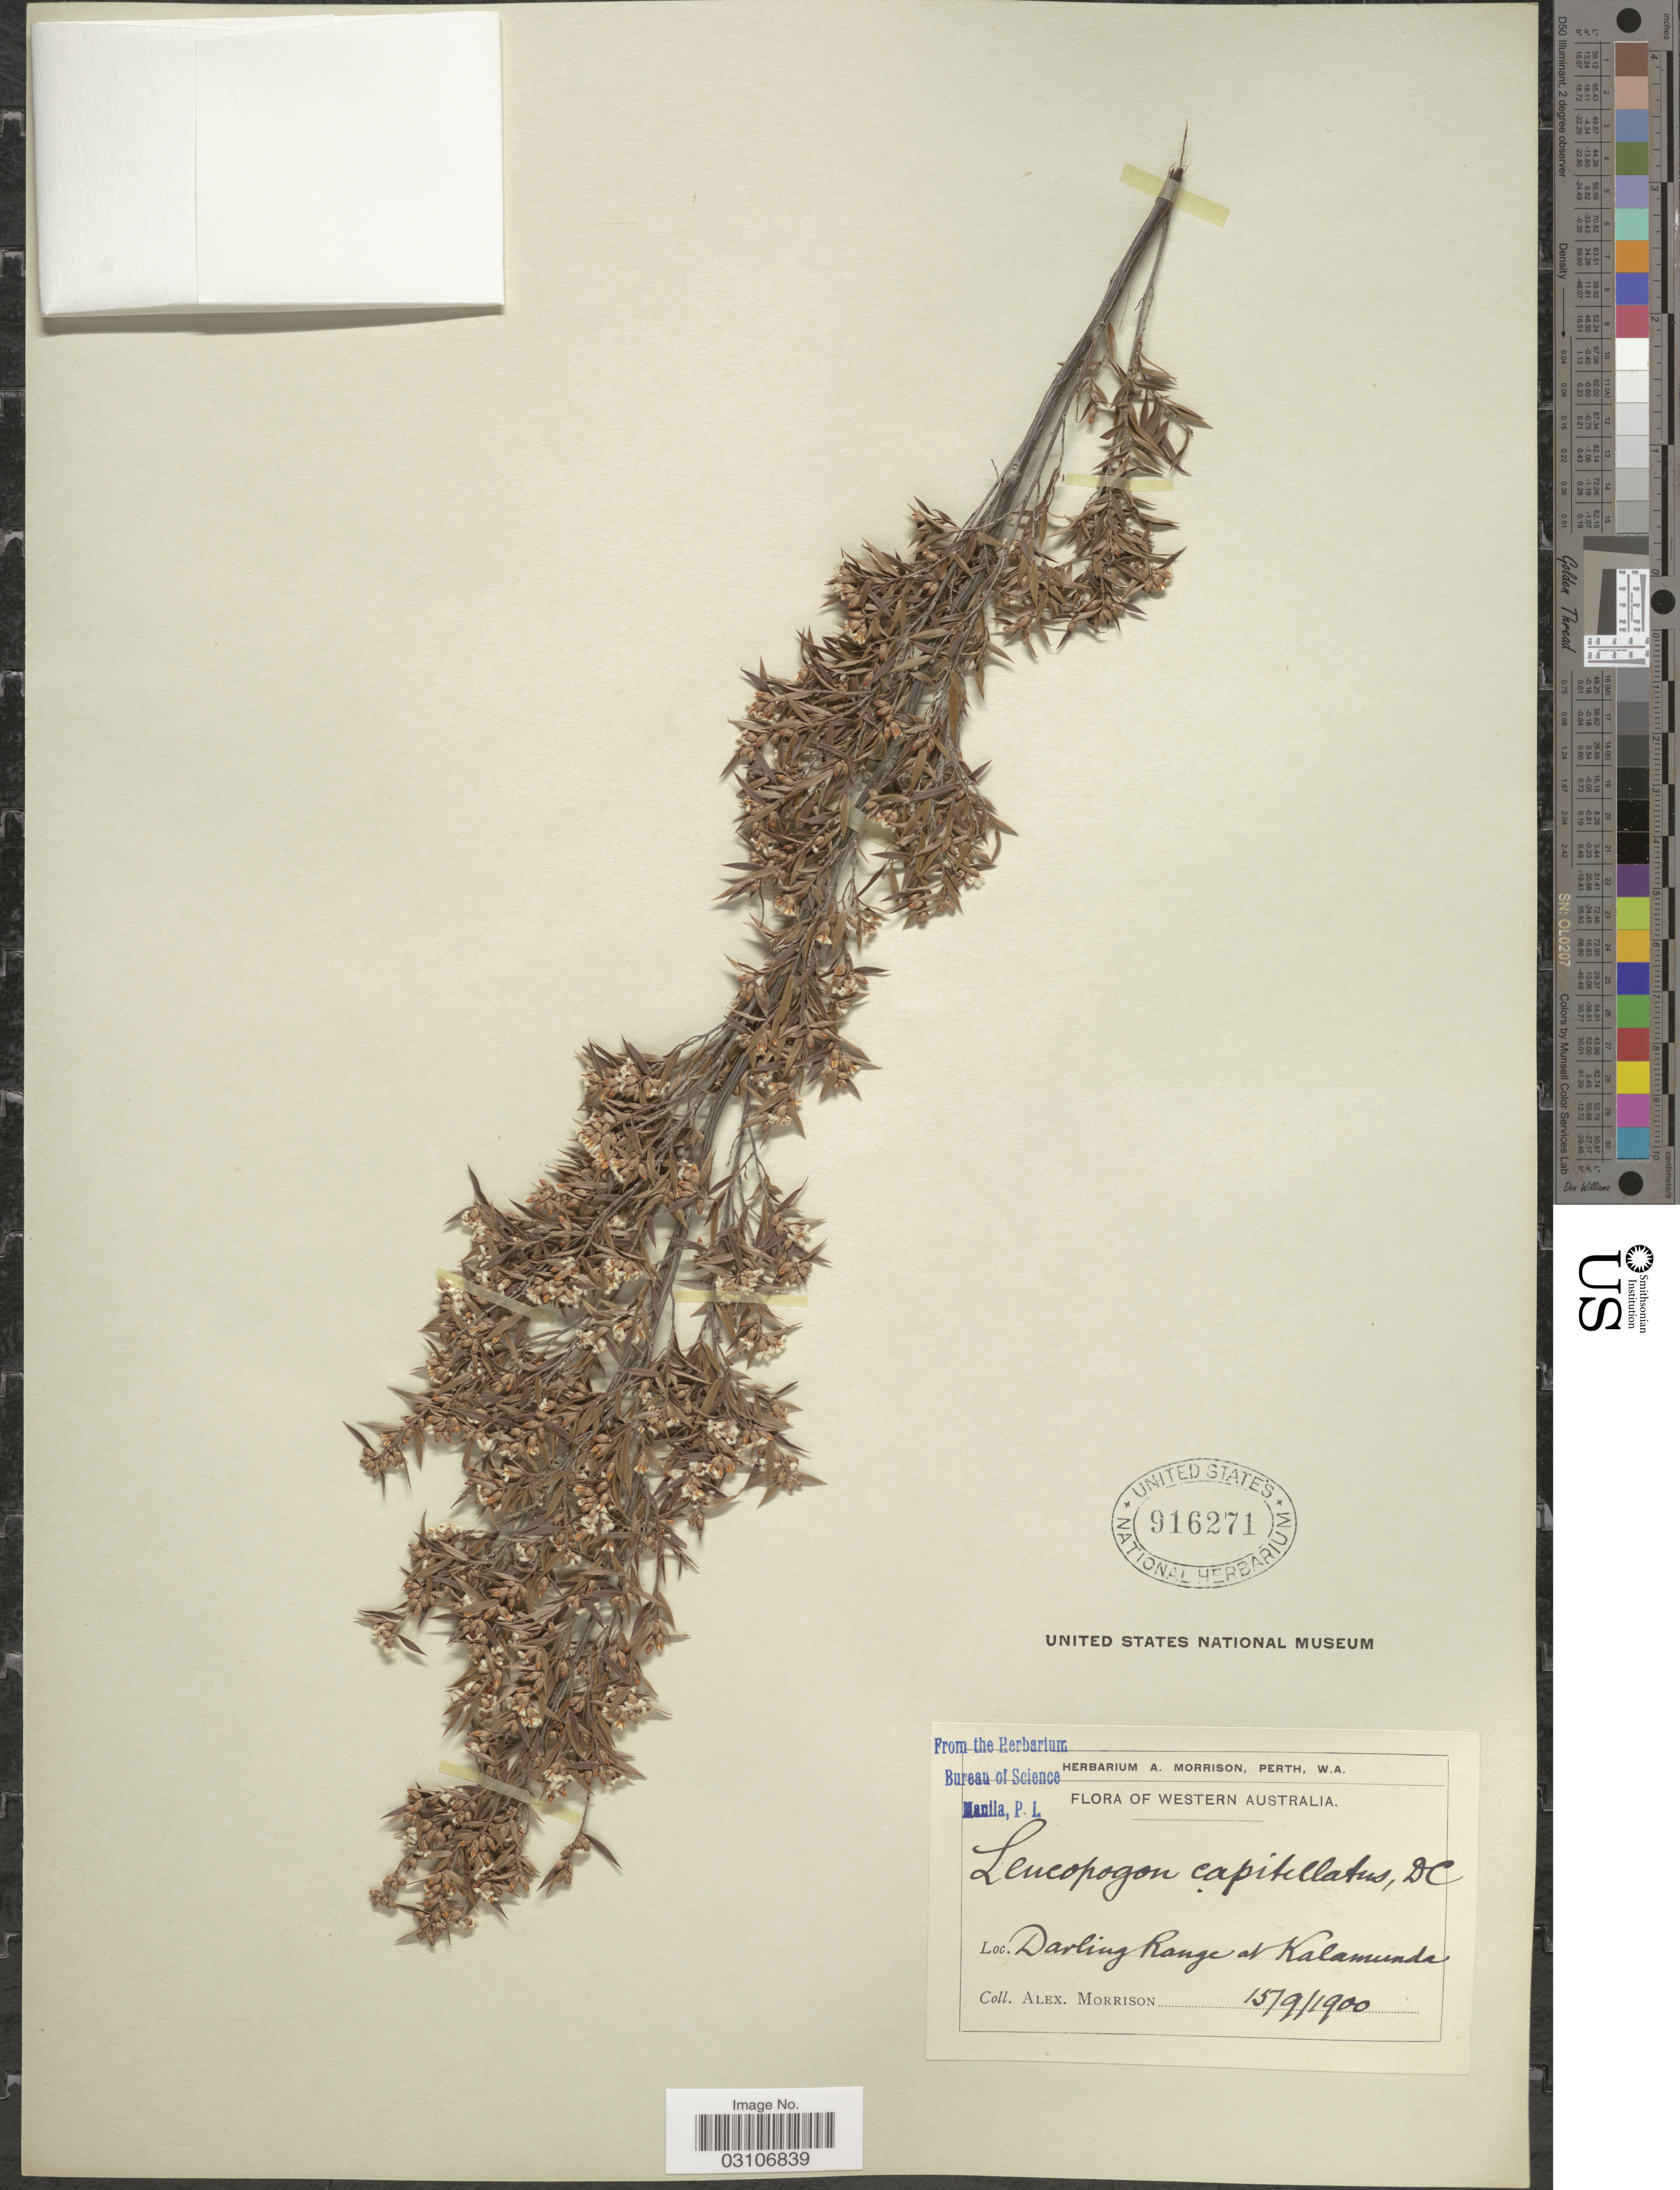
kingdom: Plantae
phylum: Tracheophyta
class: Magnoliopsida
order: Ericales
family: Ericaceae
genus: Leucopogon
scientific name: Leucopogon capitellatus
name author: DC.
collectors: A. Morrison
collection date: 1900-09-15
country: Australia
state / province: Western Australia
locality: Darling Range at Kalamunda.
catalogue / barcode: US 916271